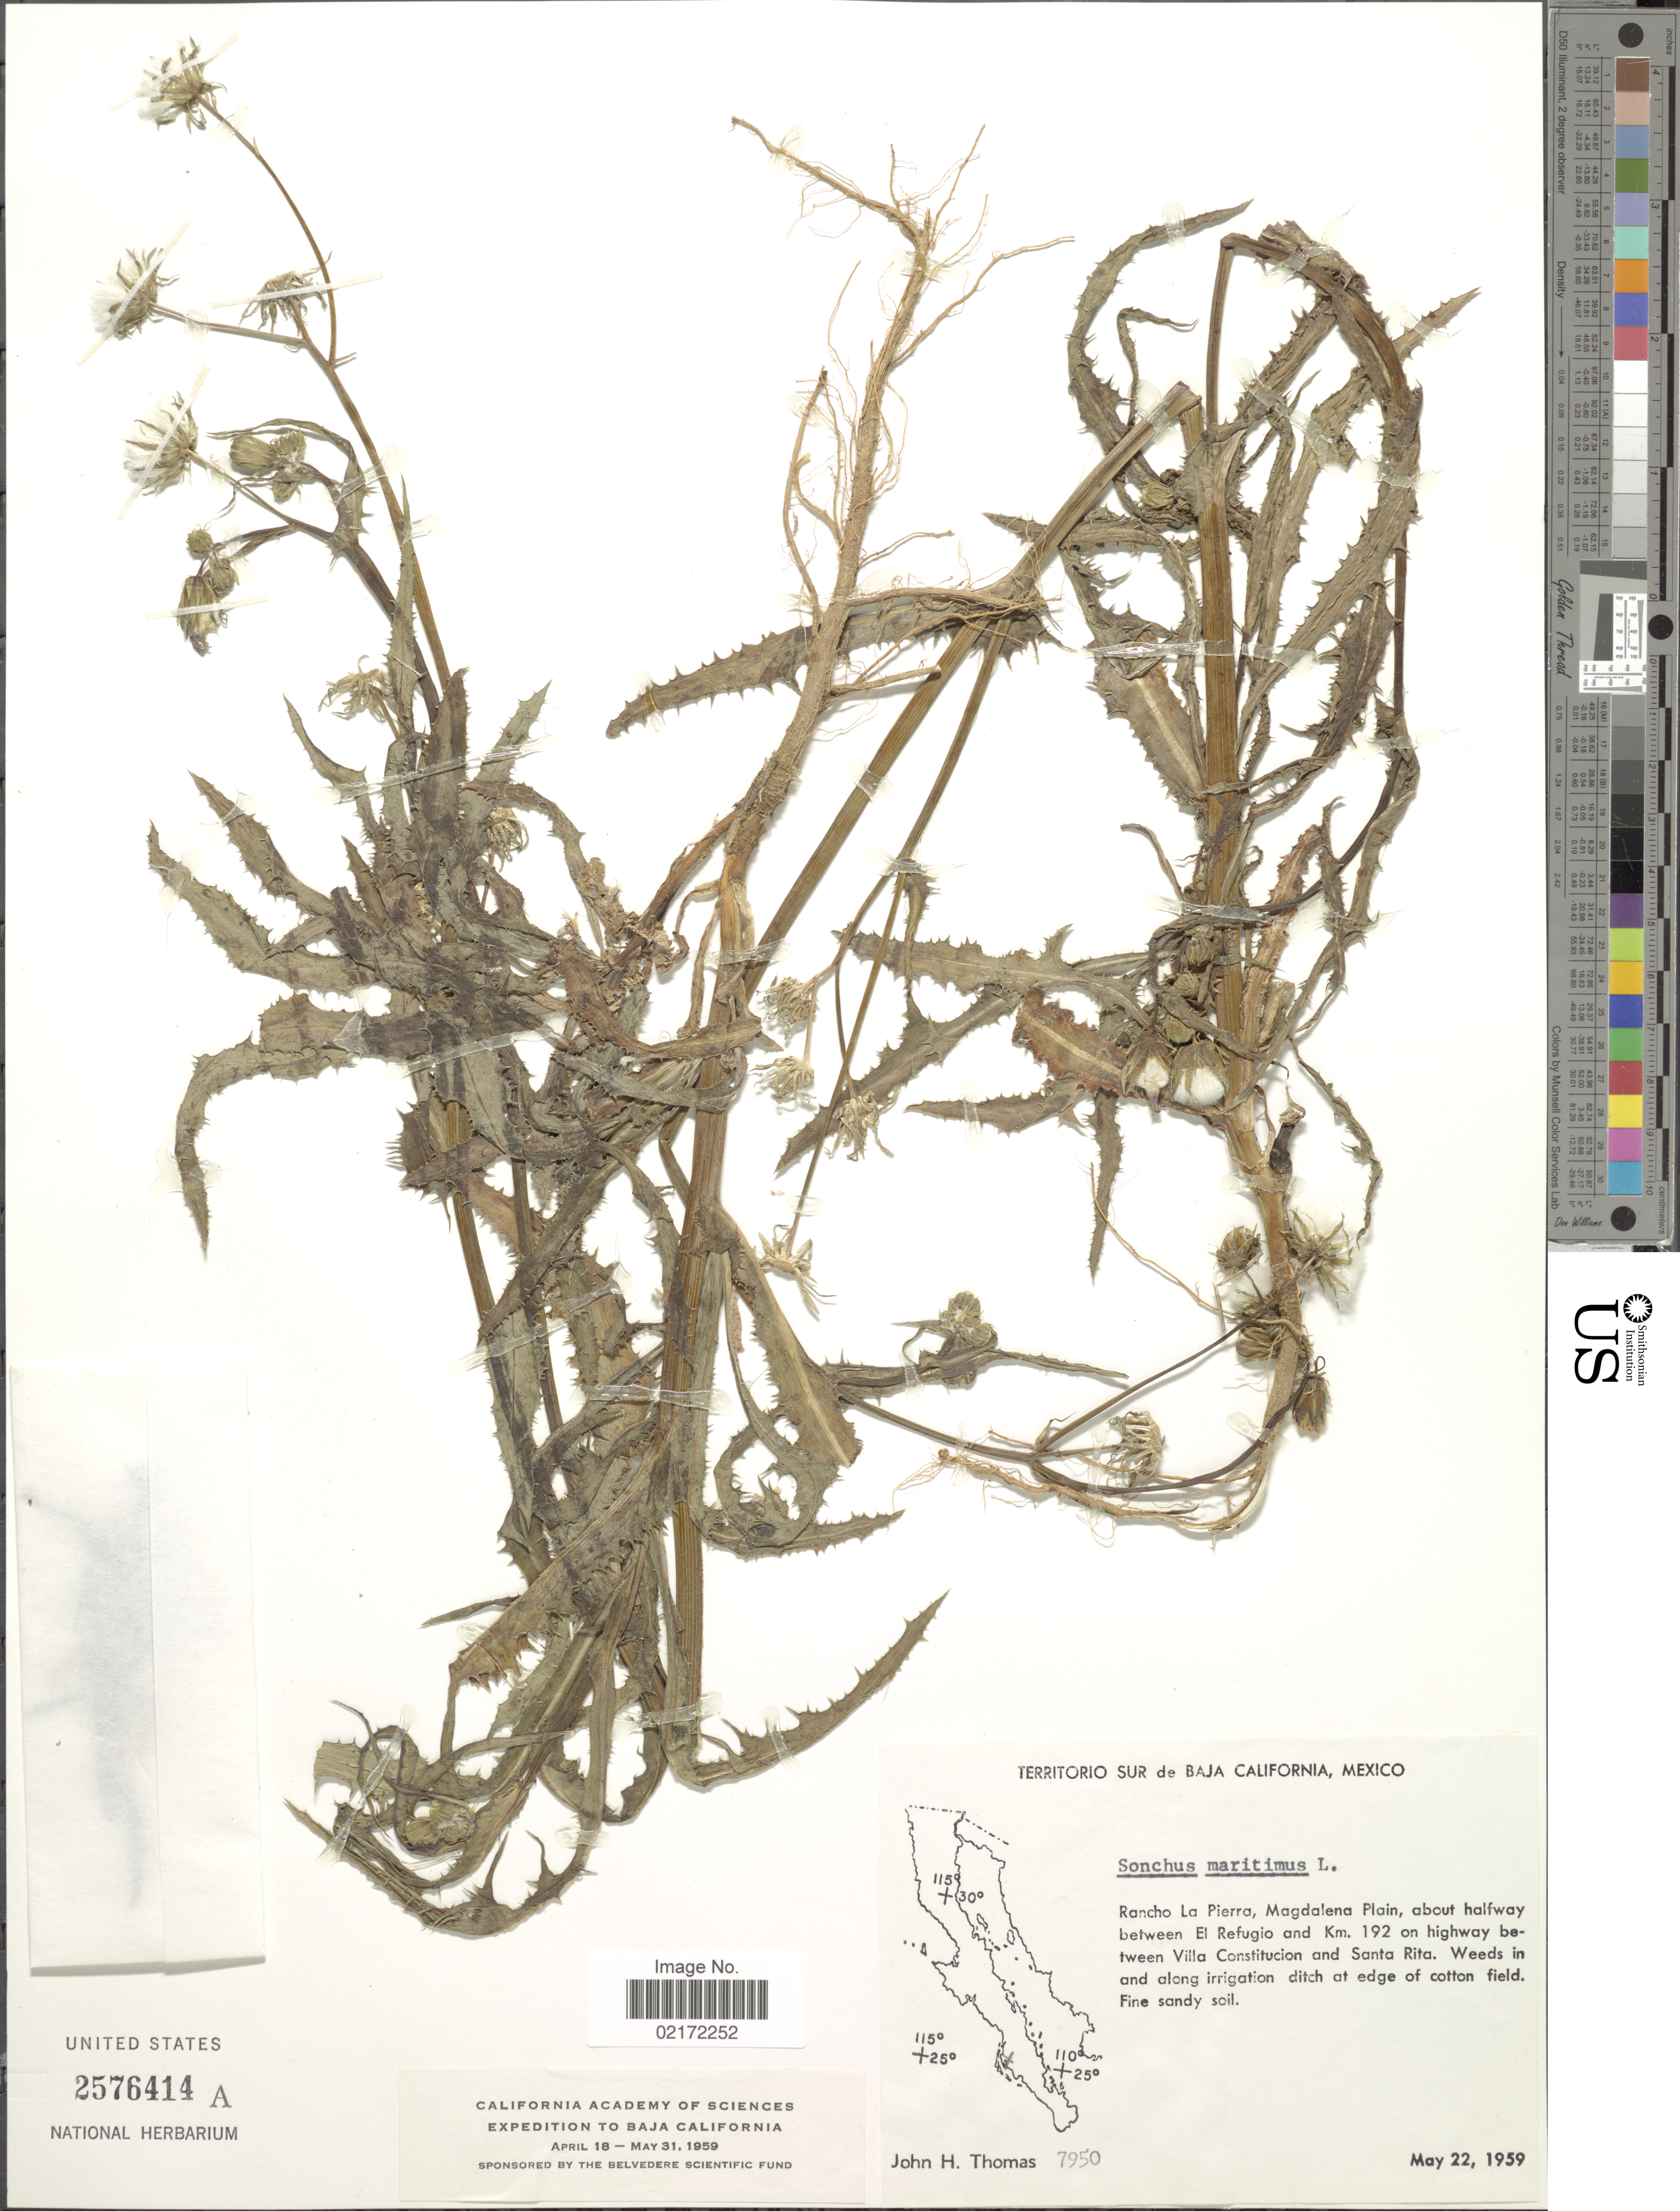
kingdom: Plantae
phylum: Tracheophyta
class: Magnoliopsida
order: Asterales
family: Asteraceae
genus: Sonchus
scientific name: Sonchus maritimus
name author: L.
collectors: J. H. Thomas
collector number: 7950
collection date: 1959-05-22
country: Mexico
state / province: Baja California Sur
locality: Rancho La Pierra, Magdalena Plain, about halfway between El refugio and Km. 192 on highway between Villa Constitucion and Santa Rita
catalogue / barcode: US 2576414A